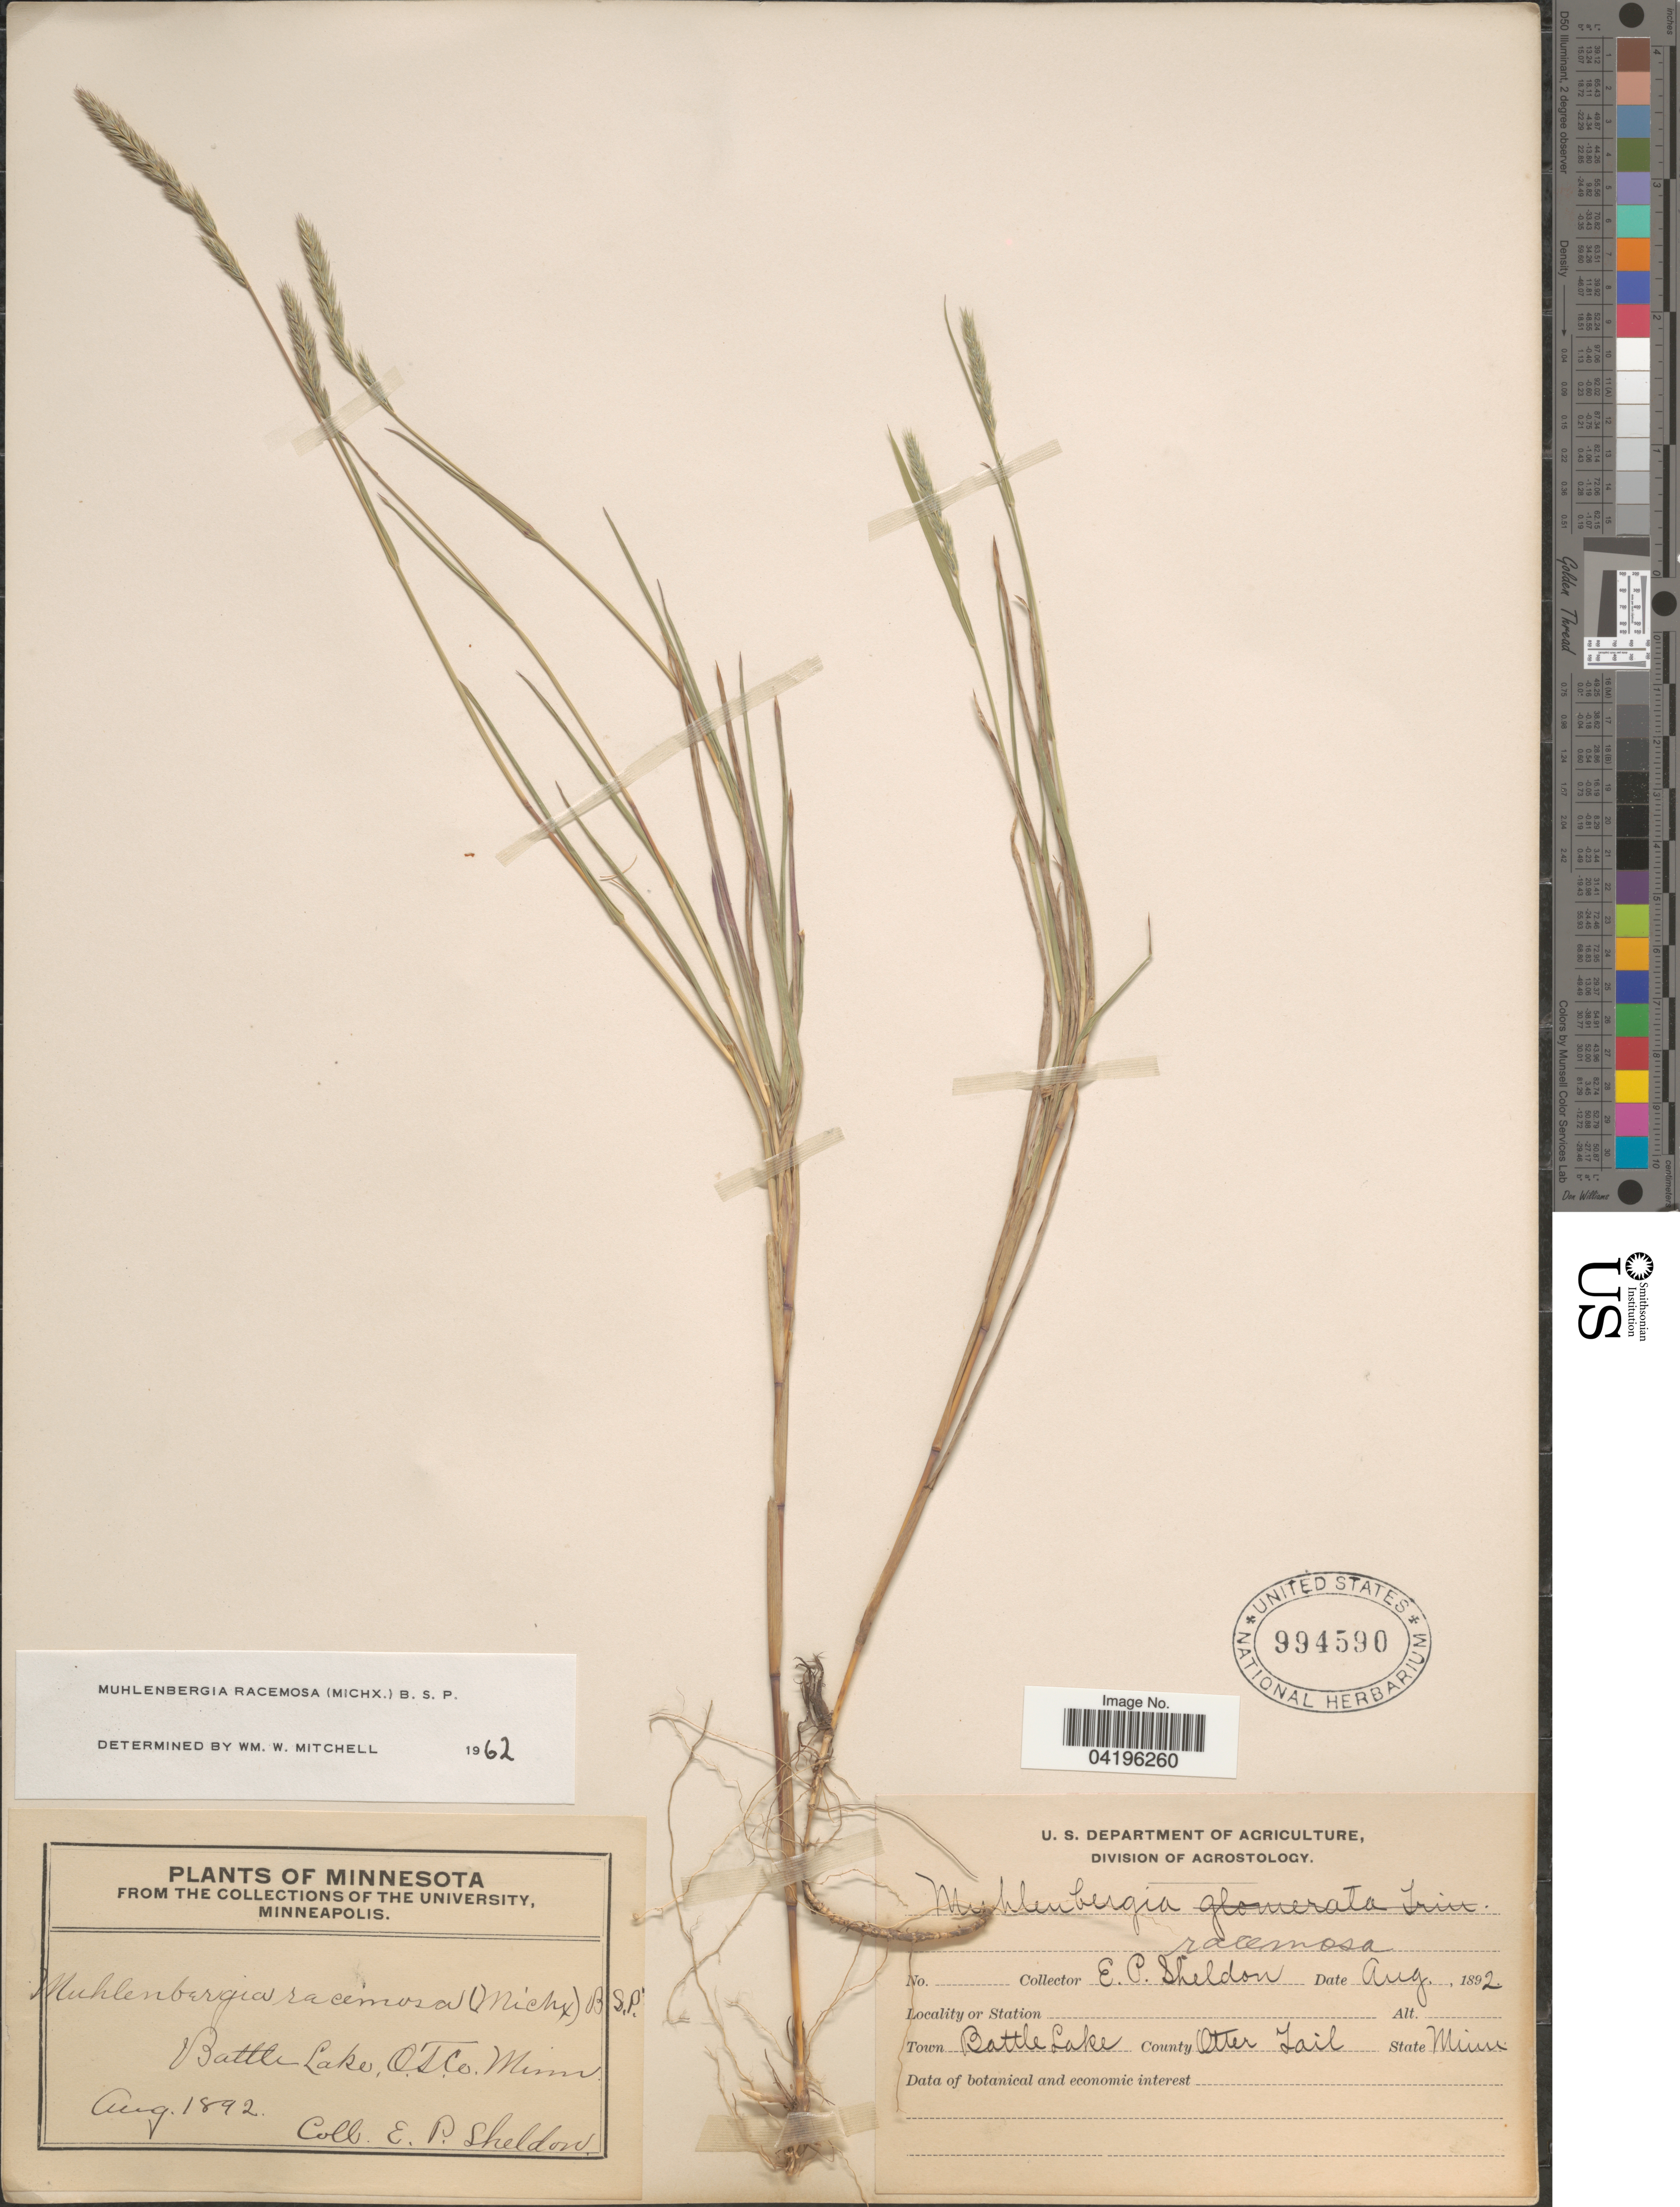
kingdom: Plantae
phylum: Tracheophyta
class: Liliopsida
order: Poales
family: Poaceae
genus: Muhlenbergia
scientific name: Muhlenbergia racemosa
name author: (Michx.) Britton et al.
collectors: E. P. Sheldon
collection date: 1892-08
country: United States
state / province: Minnesota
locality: Town Battle Lake. County Otter Tail.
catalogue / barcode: US 994590